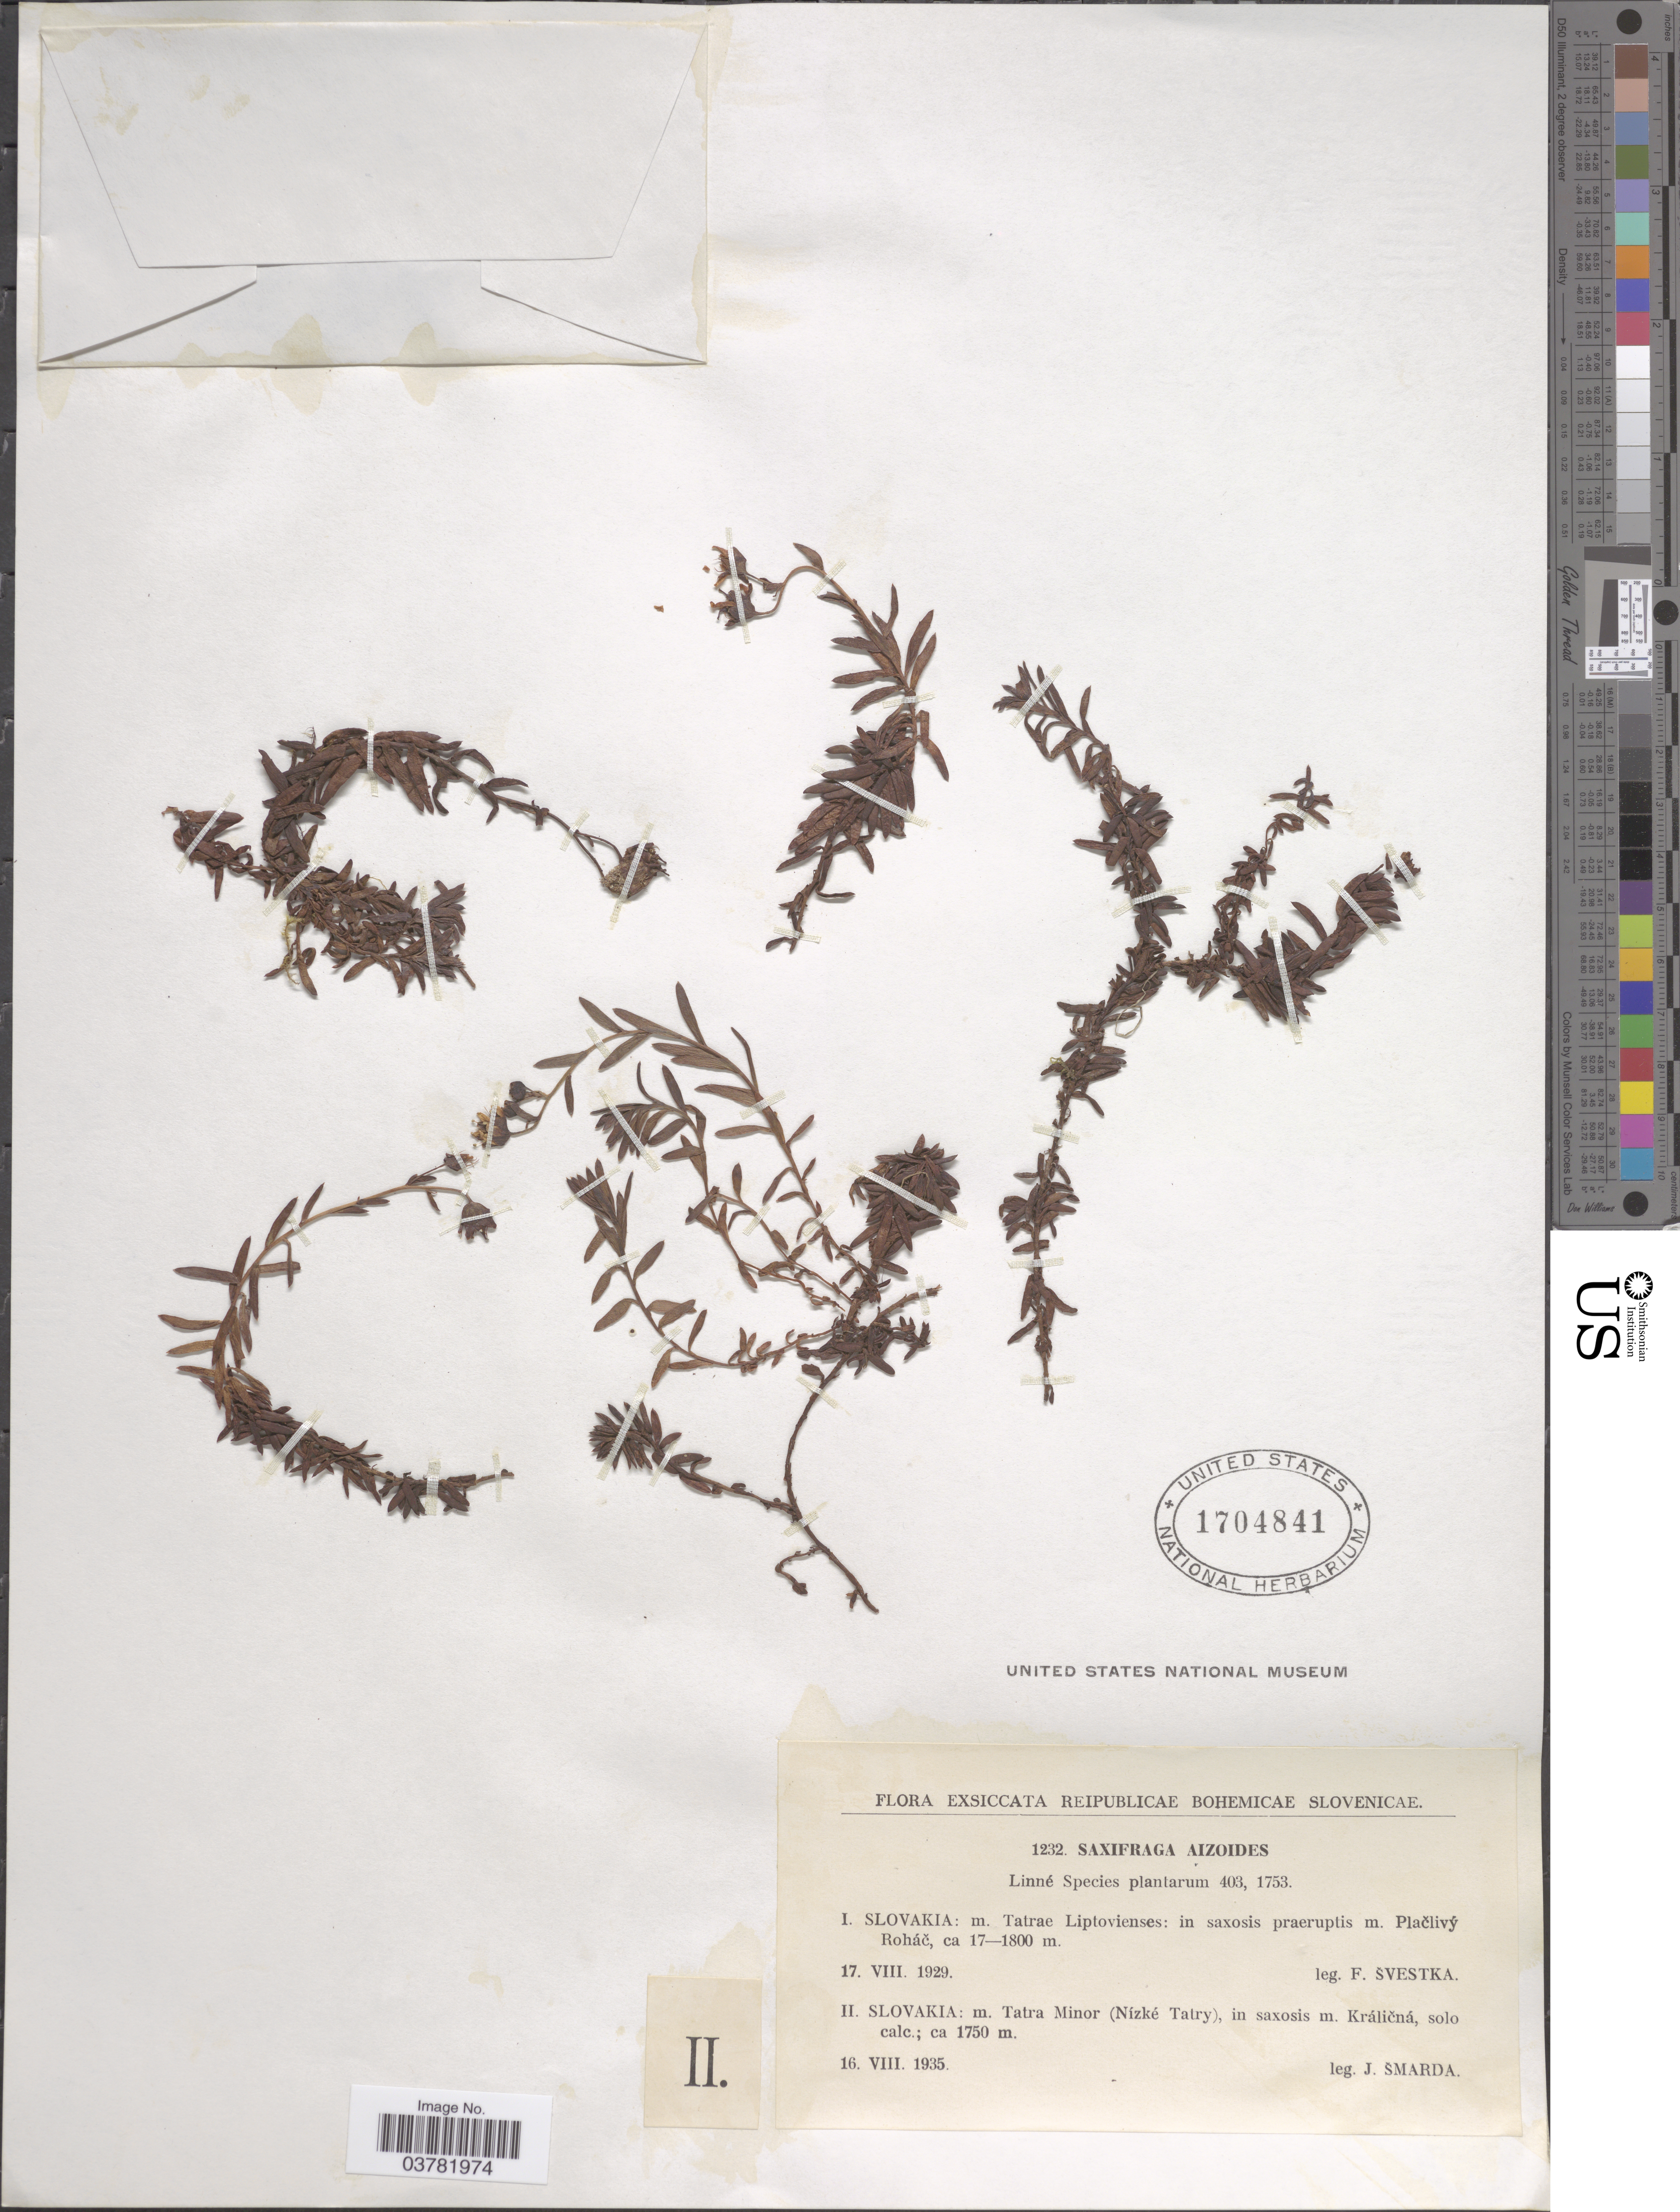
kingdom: Plantae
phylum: Tracheophyta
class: Magnoliopsida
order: Saxifragales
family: Saxifragaceae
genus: Saxifraga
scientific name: Saxifraga aizoides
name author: L.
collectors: J. Smarda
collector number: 1232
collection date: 1935-08-16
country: Slovakia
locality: Slovakia: m. Tatra Minor (Nízké Tatry), in saxosis m. Králičná.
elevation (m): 1750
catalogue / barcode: US 1704841